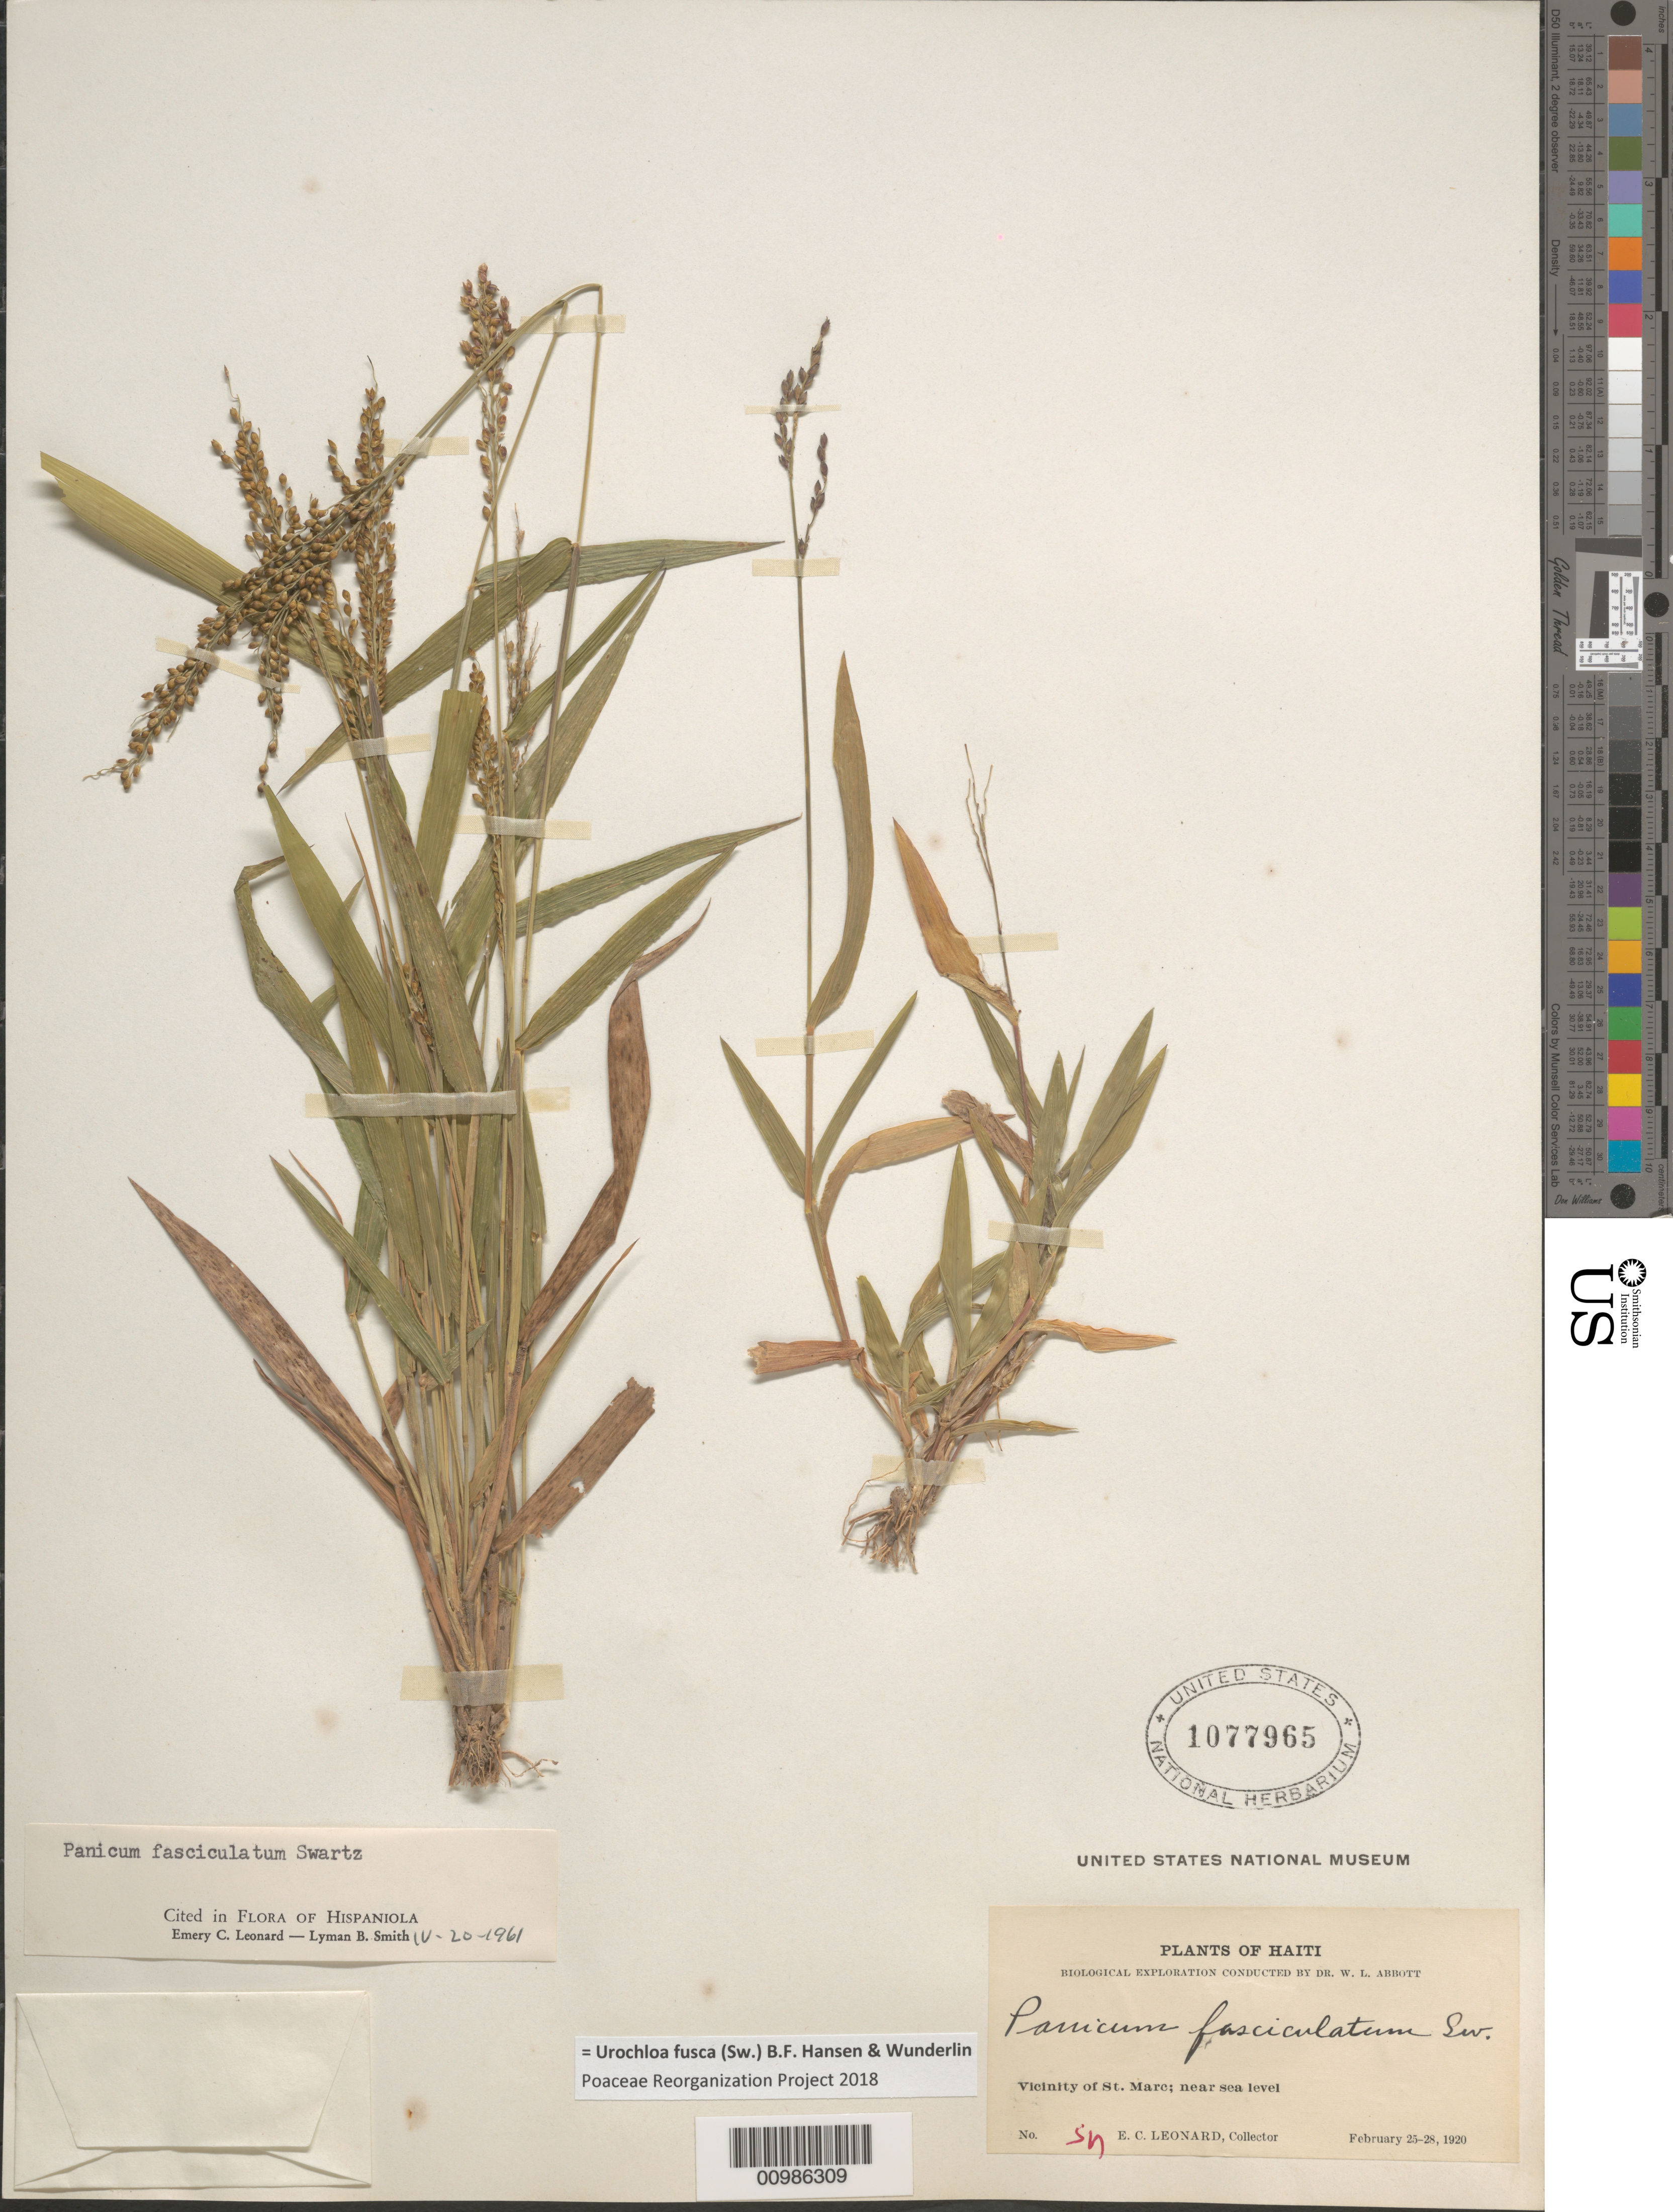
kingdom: Plantae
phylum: Tracheophyta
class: Liliopsida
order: Poales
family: Poaceae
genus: Brachiaria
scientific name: Brachiaria fasciculata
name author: (Sw.) Parodi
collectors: E. C. Leonard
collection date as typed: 25 Feb 1920 to28 Feb 1920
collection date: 1920-02-25/1920-02-28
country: Haiti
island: Hispaniola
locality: Vicinity of St. Marc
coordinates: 0 N, 0 E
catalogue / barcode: US 1077965